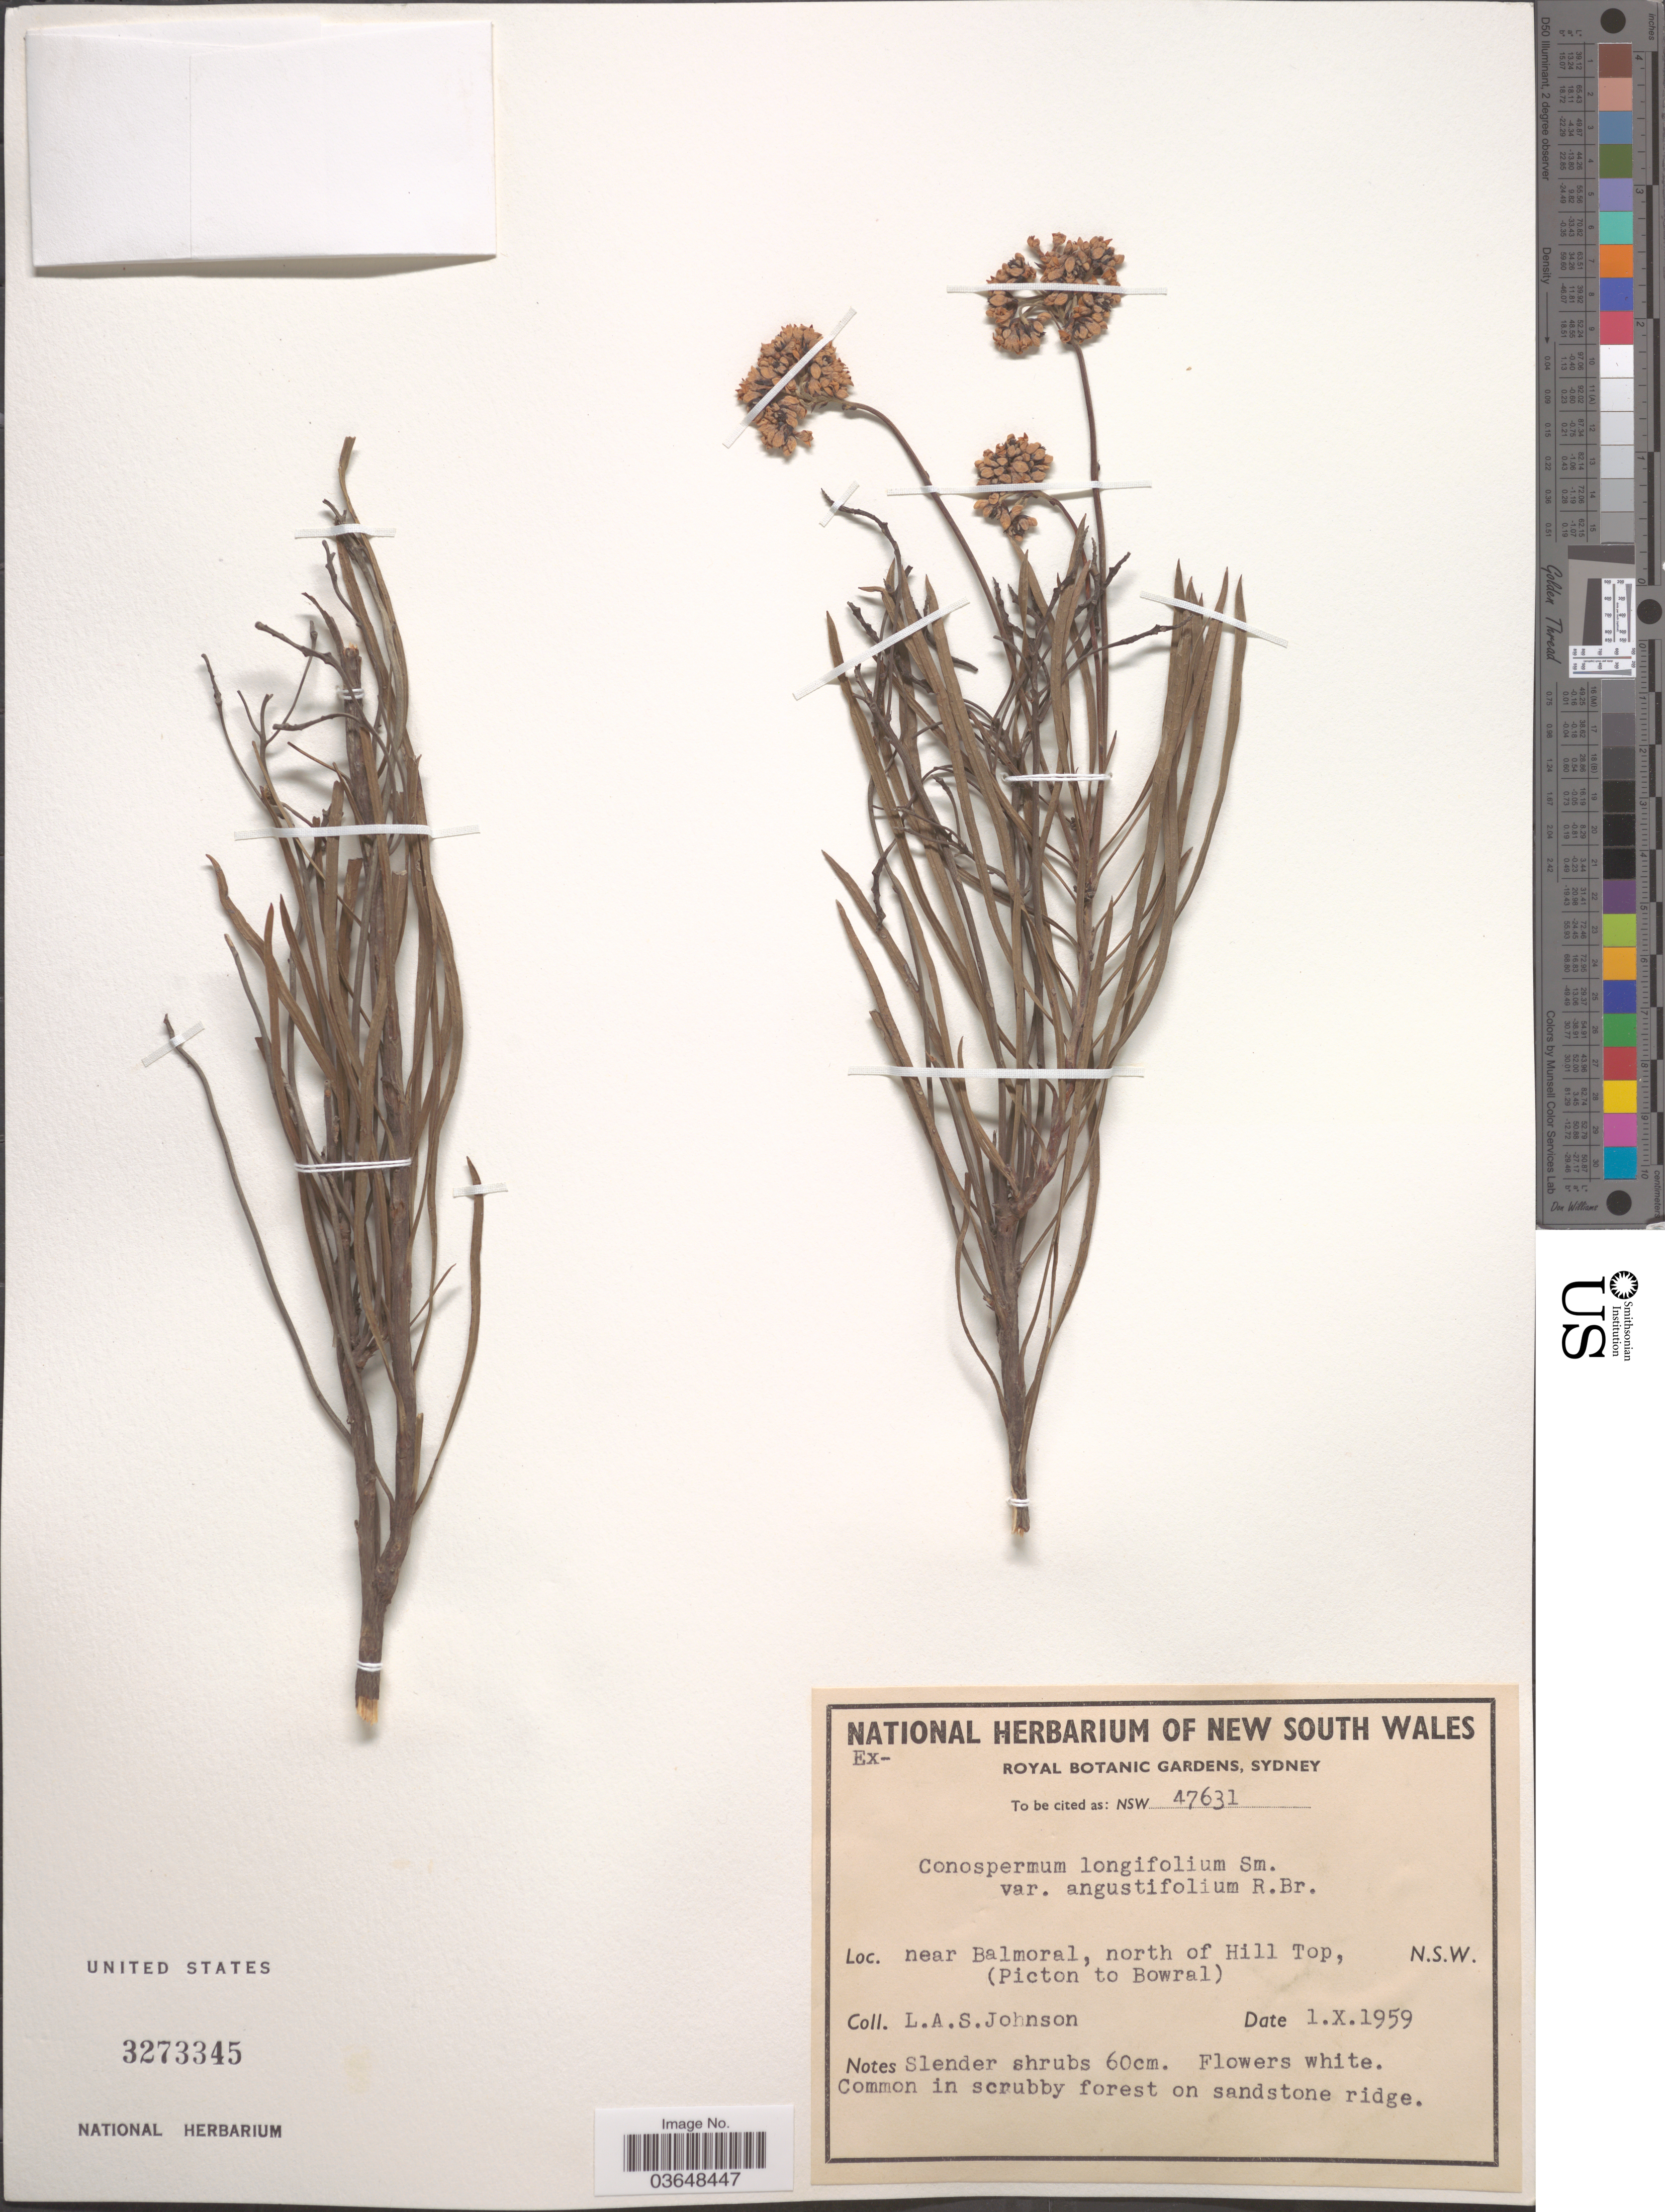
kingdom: Plantae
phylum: Tracheophyta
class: Magnoliopsida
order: Proteales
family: Proteaceae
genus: Conospermum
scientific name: Conospermum longifolium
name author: Sm.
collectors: L. A. S. Johnson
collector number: NSW 47631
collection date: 1959-10-01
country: Australia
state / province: New South Wales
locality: Near Balmoral, north of Hill Top, (Picton to Bowral).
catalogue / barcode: US 3273345